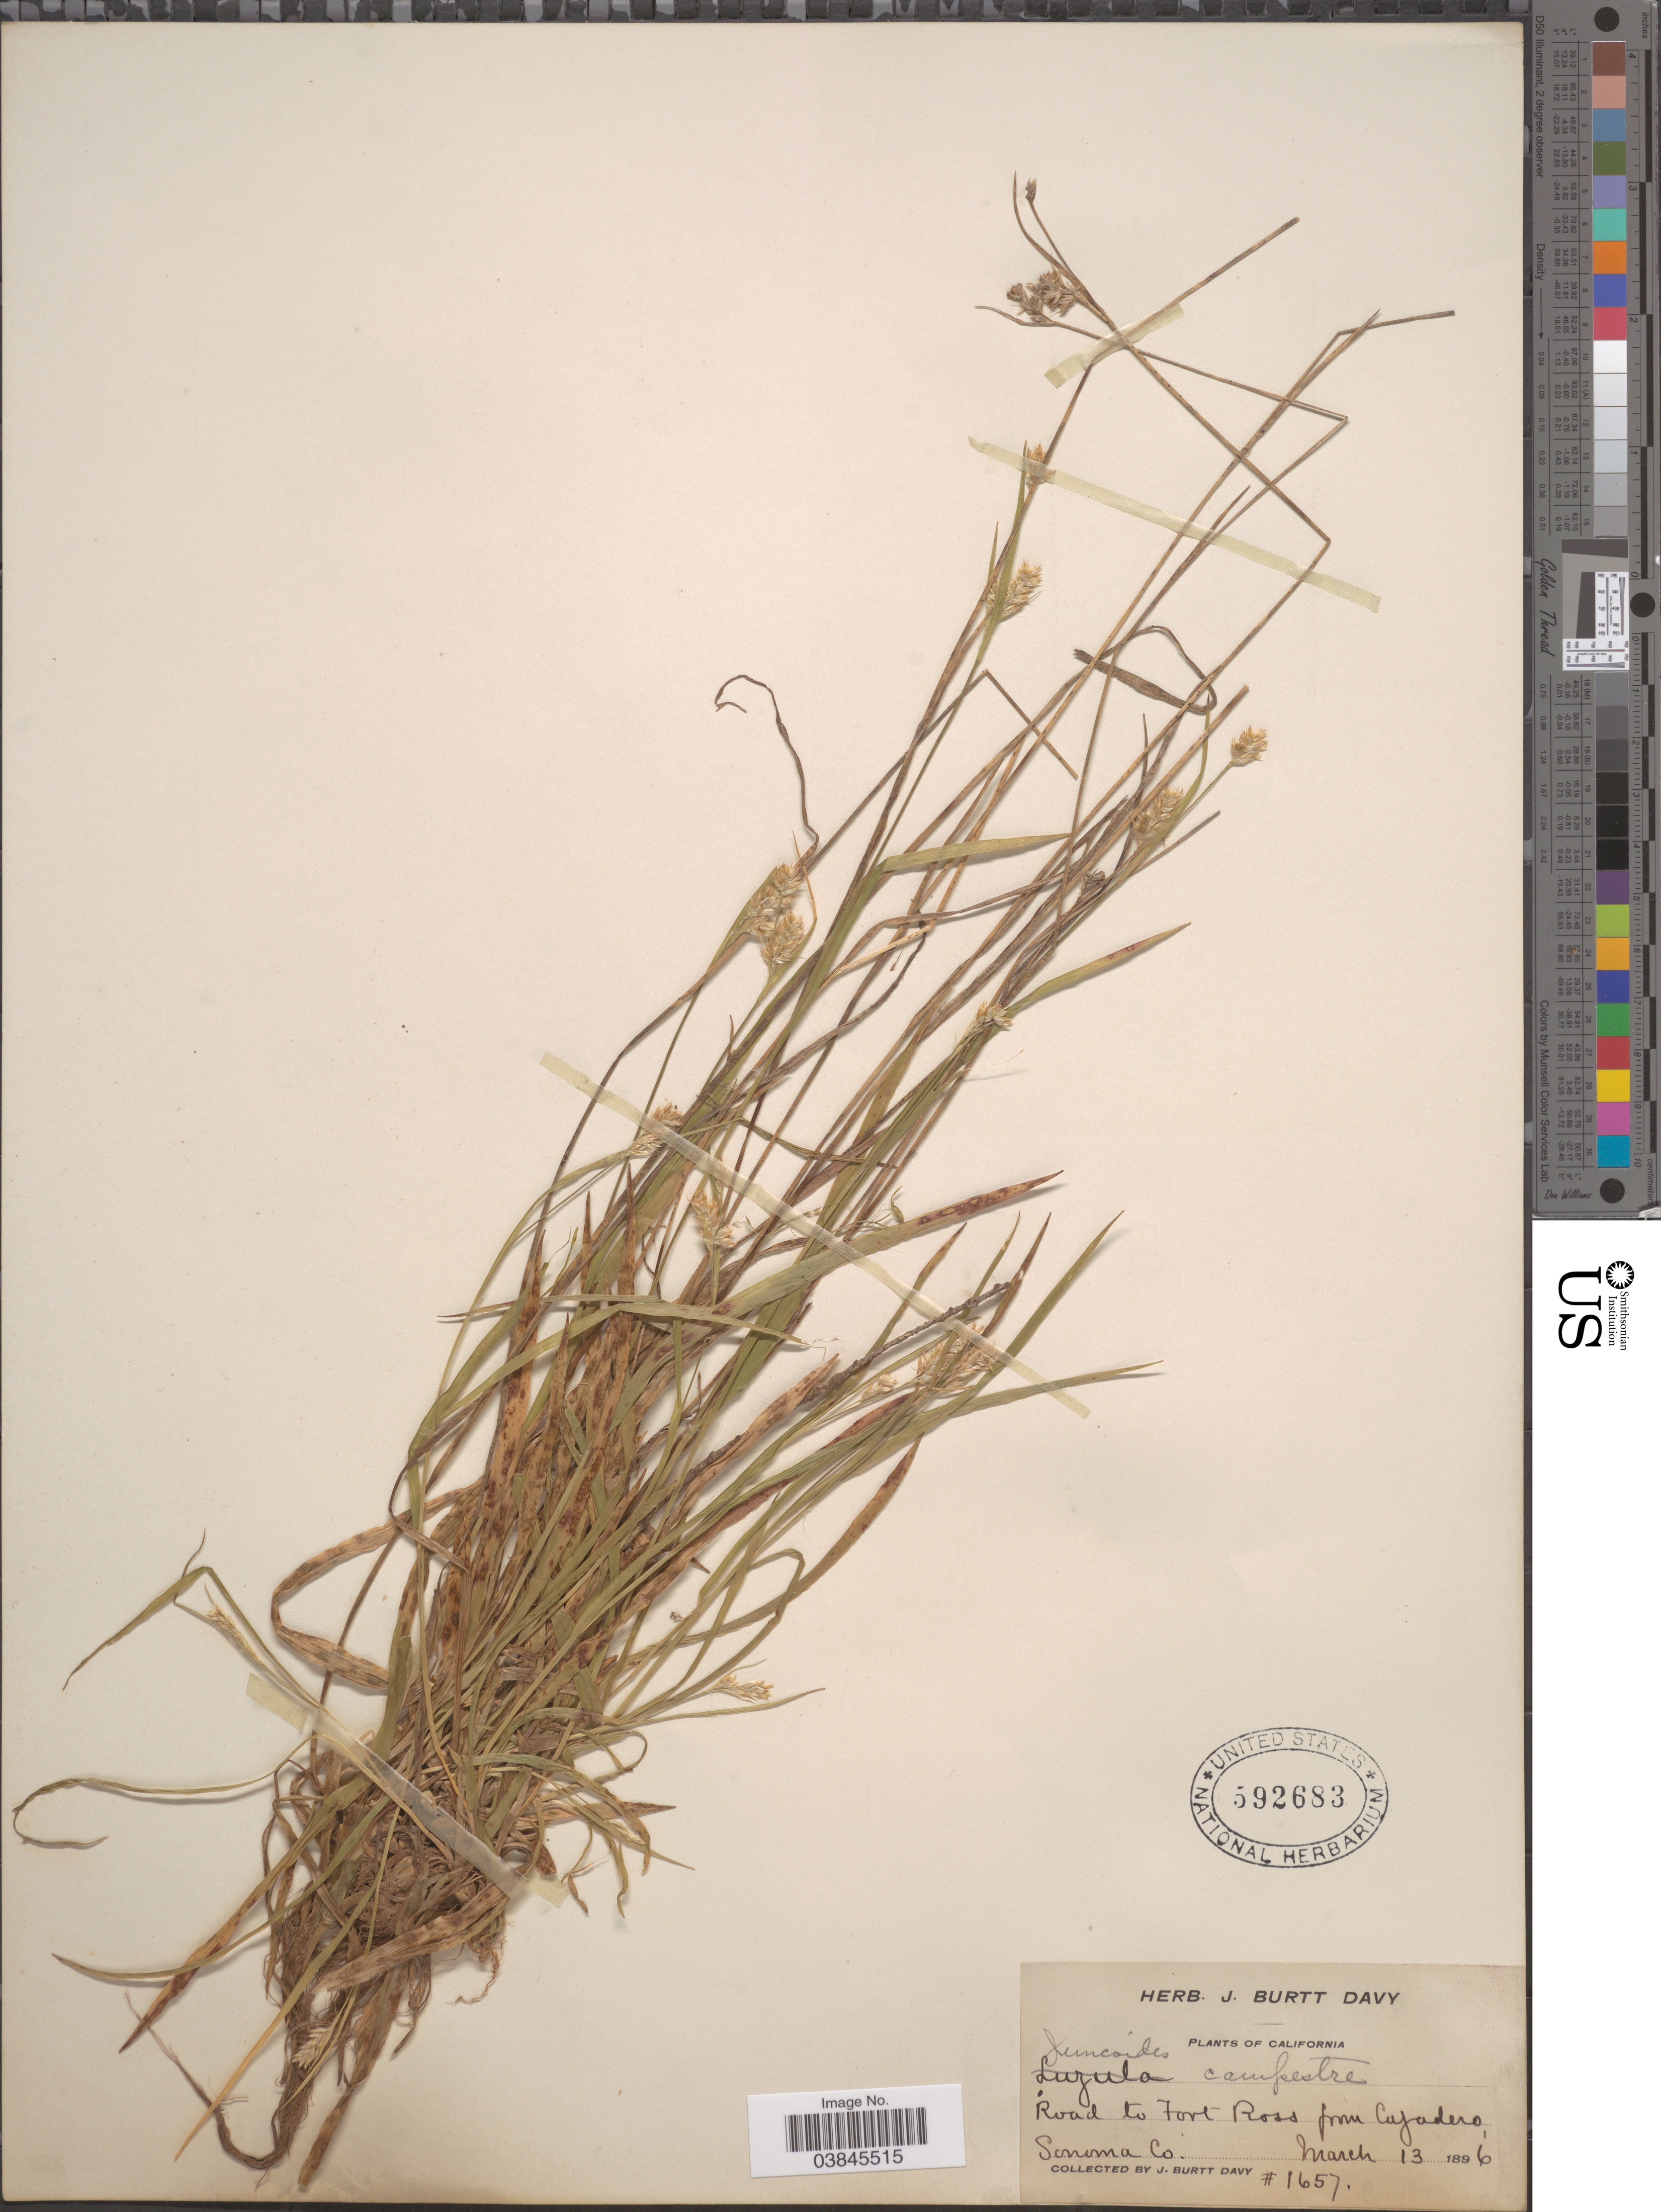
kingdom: Plantae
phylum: Tracheophyta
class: Liliopsida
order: Poales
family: Juncaceae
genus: Luzula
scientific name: Luzula campestris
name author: (L.) DC.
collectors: J. Burtt Davy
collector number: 1657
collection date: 1896-03-13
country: United States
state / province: California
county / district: Sonoma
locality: Road to Fort Ross from Cajadero, Sonoma Co.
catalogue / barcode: US 592683